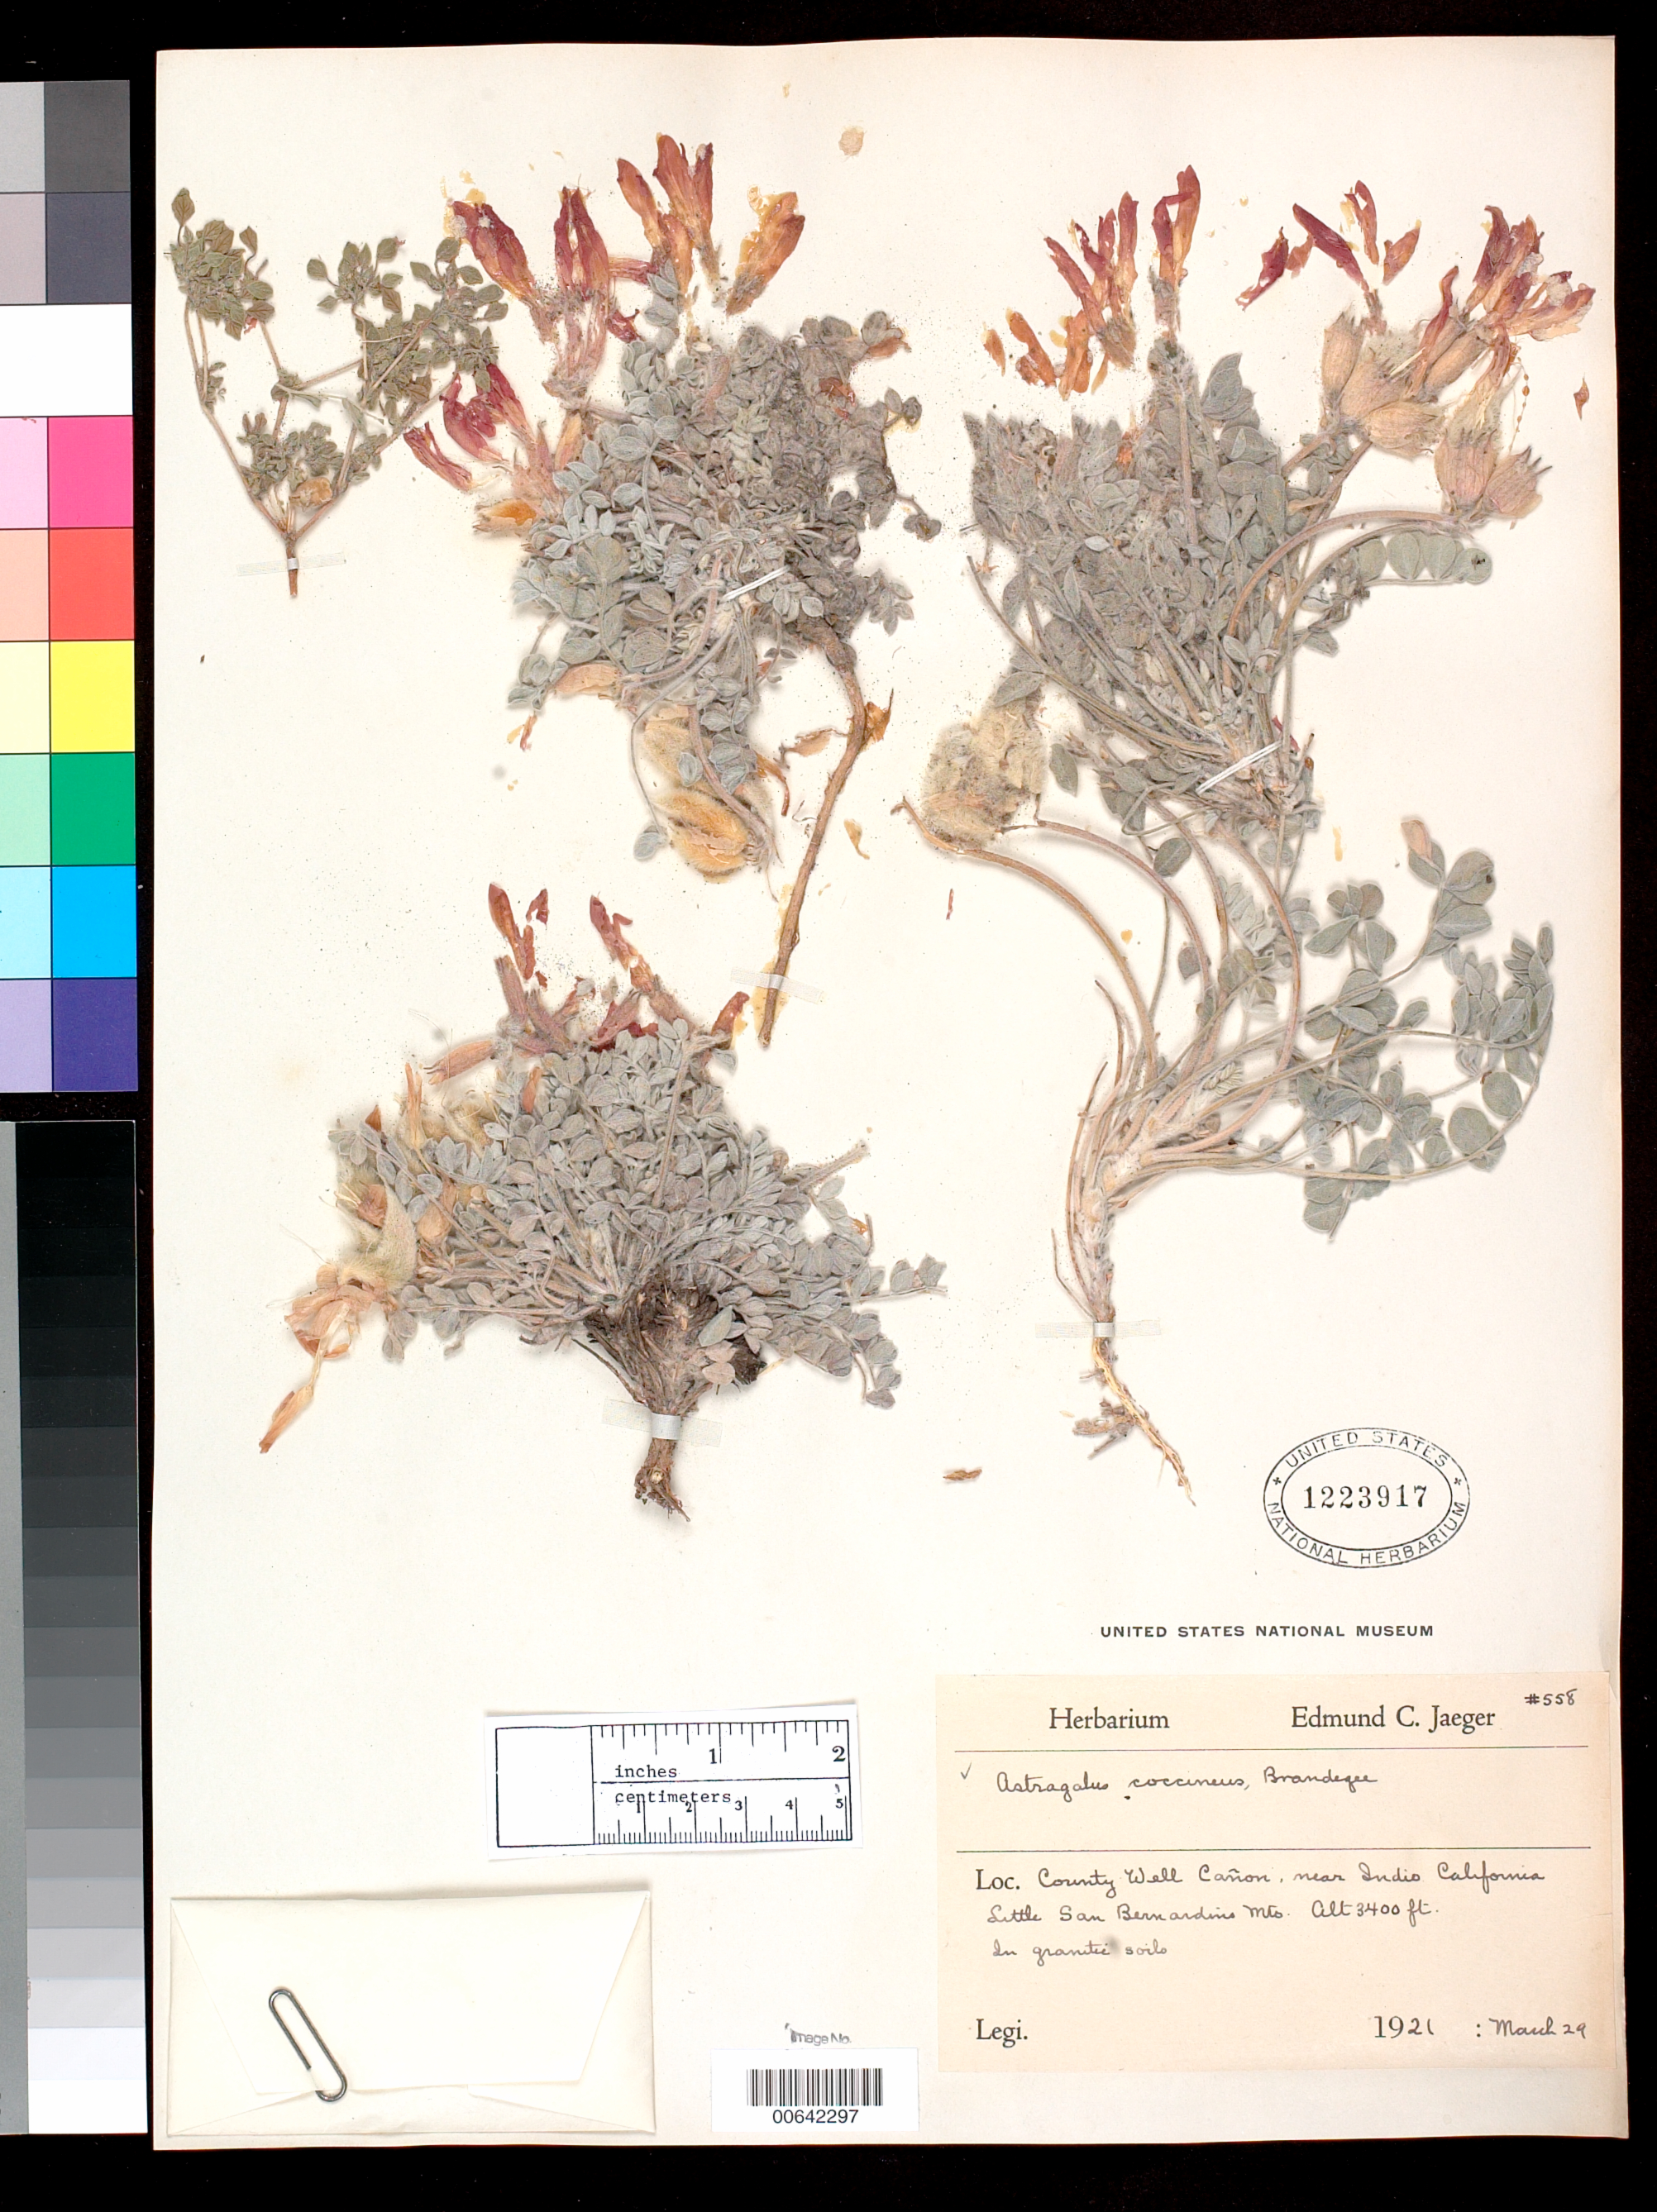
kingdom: Plantae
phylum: Tracheophyta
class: Magnoliopsida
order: Fabales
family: Fabaceae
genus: Astragalus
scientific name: Astragalus coccineus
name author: (Parry) Brandegee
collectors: E. Jaeger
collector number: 558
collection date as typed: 29 Mar 1921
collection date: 1921-03-29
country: United States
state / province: California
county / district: Riverside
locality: County Well Cañon, near Indio, Little San Bernardino Mts.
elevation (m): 1036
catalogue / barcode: US 1223917